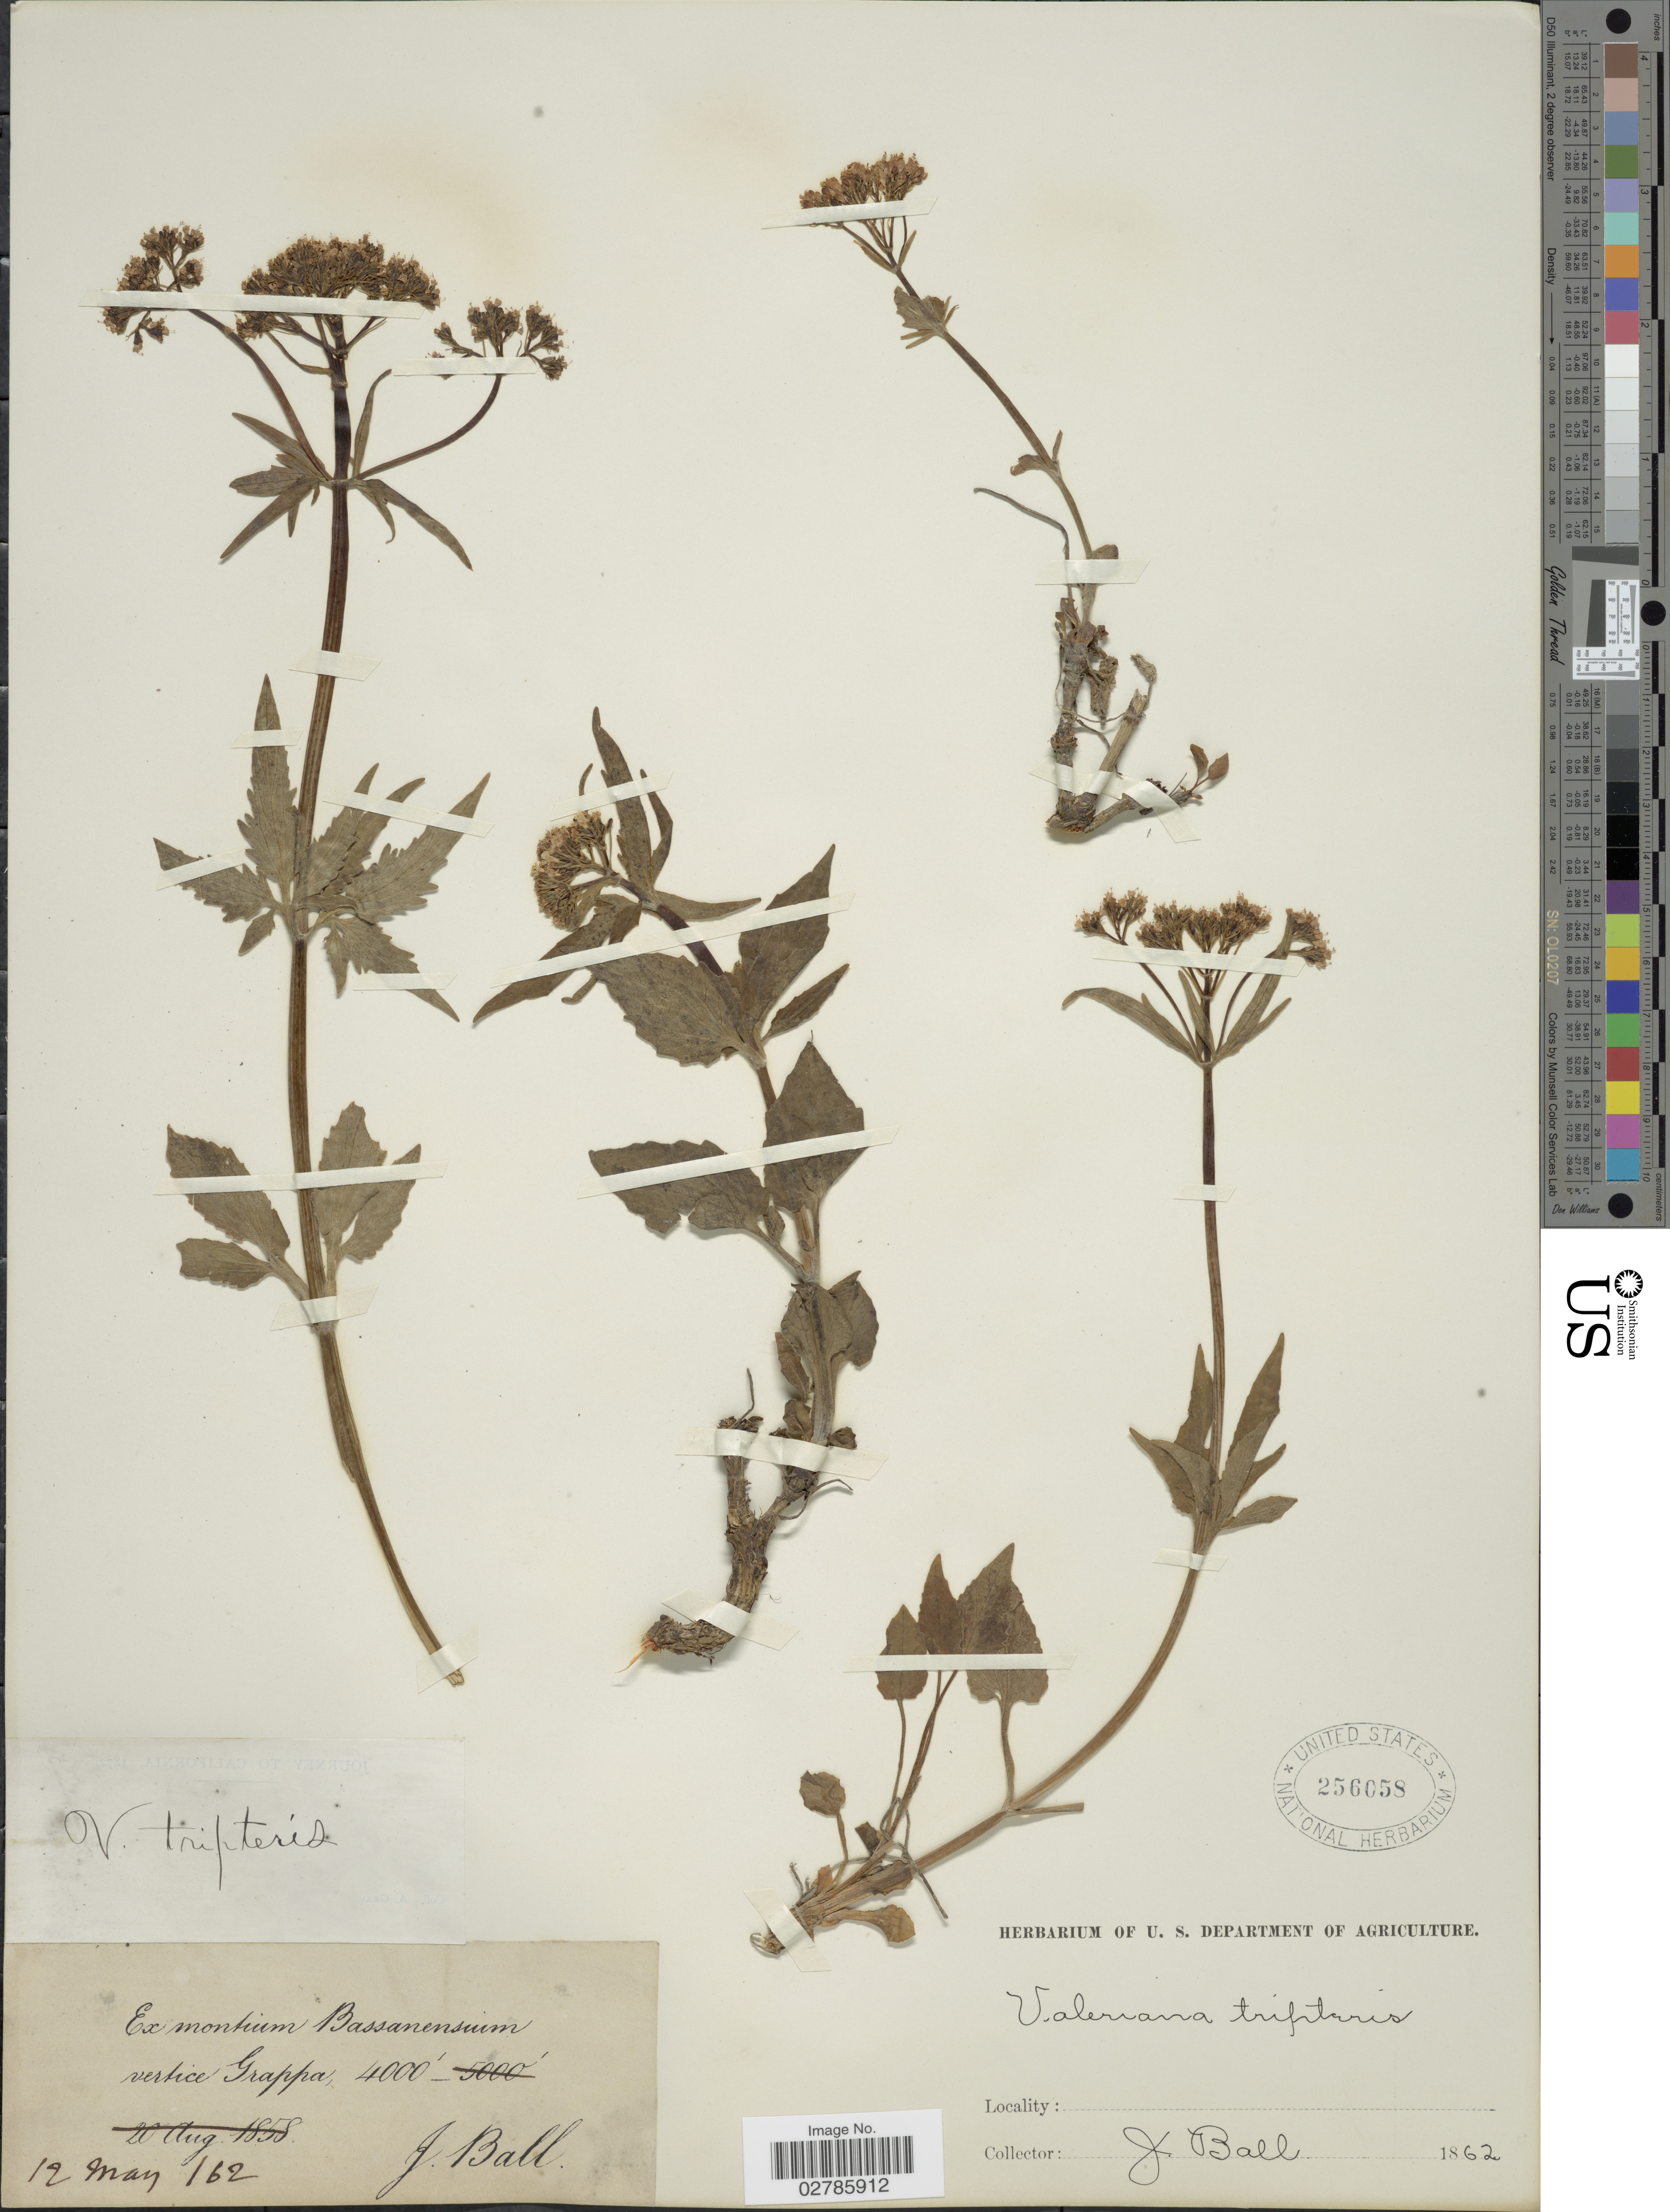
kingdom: Plantae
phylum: Tracheophyta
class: Magnoliopsida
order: Dipsacales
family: Caprifoliaceae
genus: Valeriana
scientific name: Valeriana tripteris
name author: L.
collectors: J. Ball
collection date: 1862-05-12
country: Italy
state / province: Veneto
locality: Ex montium Bassanensuim vertice Grappa.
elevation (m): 1219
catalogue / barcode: US 256058